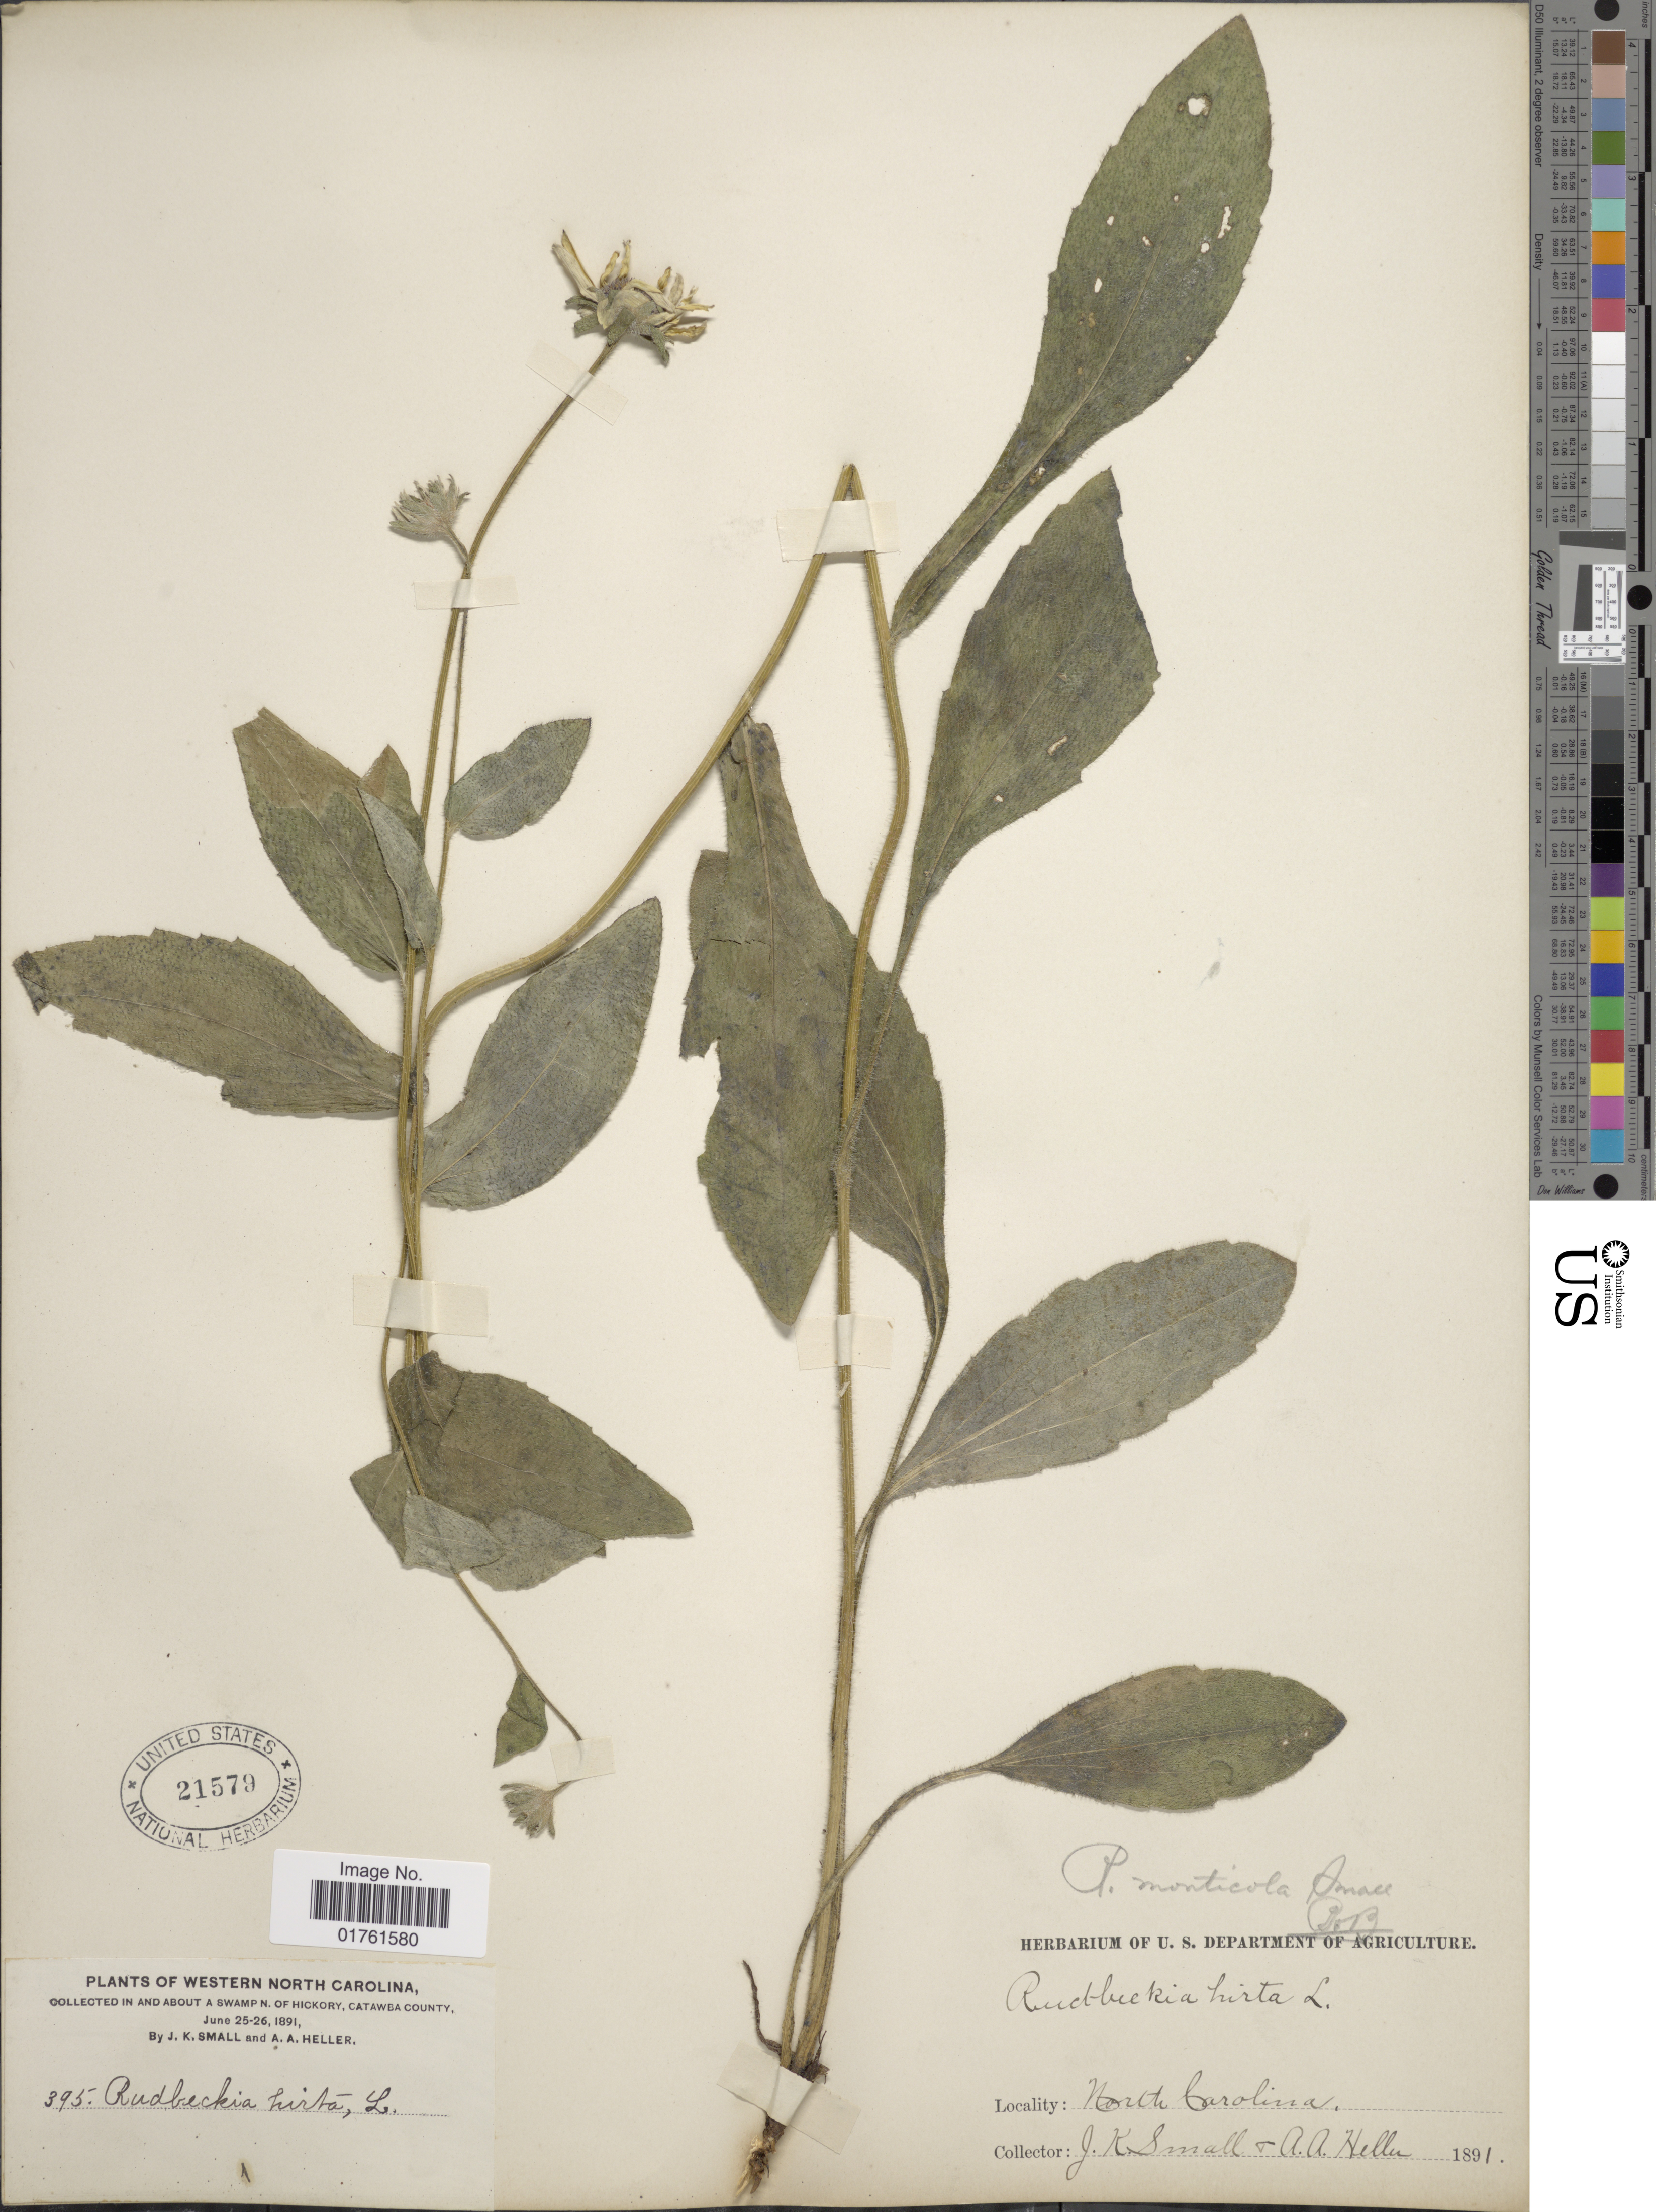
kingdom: Plantae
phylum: Tracheophyta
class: Magnoliopsida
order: Asterales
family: Asteraceae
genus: Rudbeckia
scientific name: Rudbeckia monticola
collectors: J. K. Small & A. A. Heller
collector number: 395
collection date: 1891-06-25/1891-06-26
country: United States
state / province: North Carolina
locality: Western North Carolina, in and about a swamp N. of Hickory, Catawba County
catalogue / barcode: US 21579